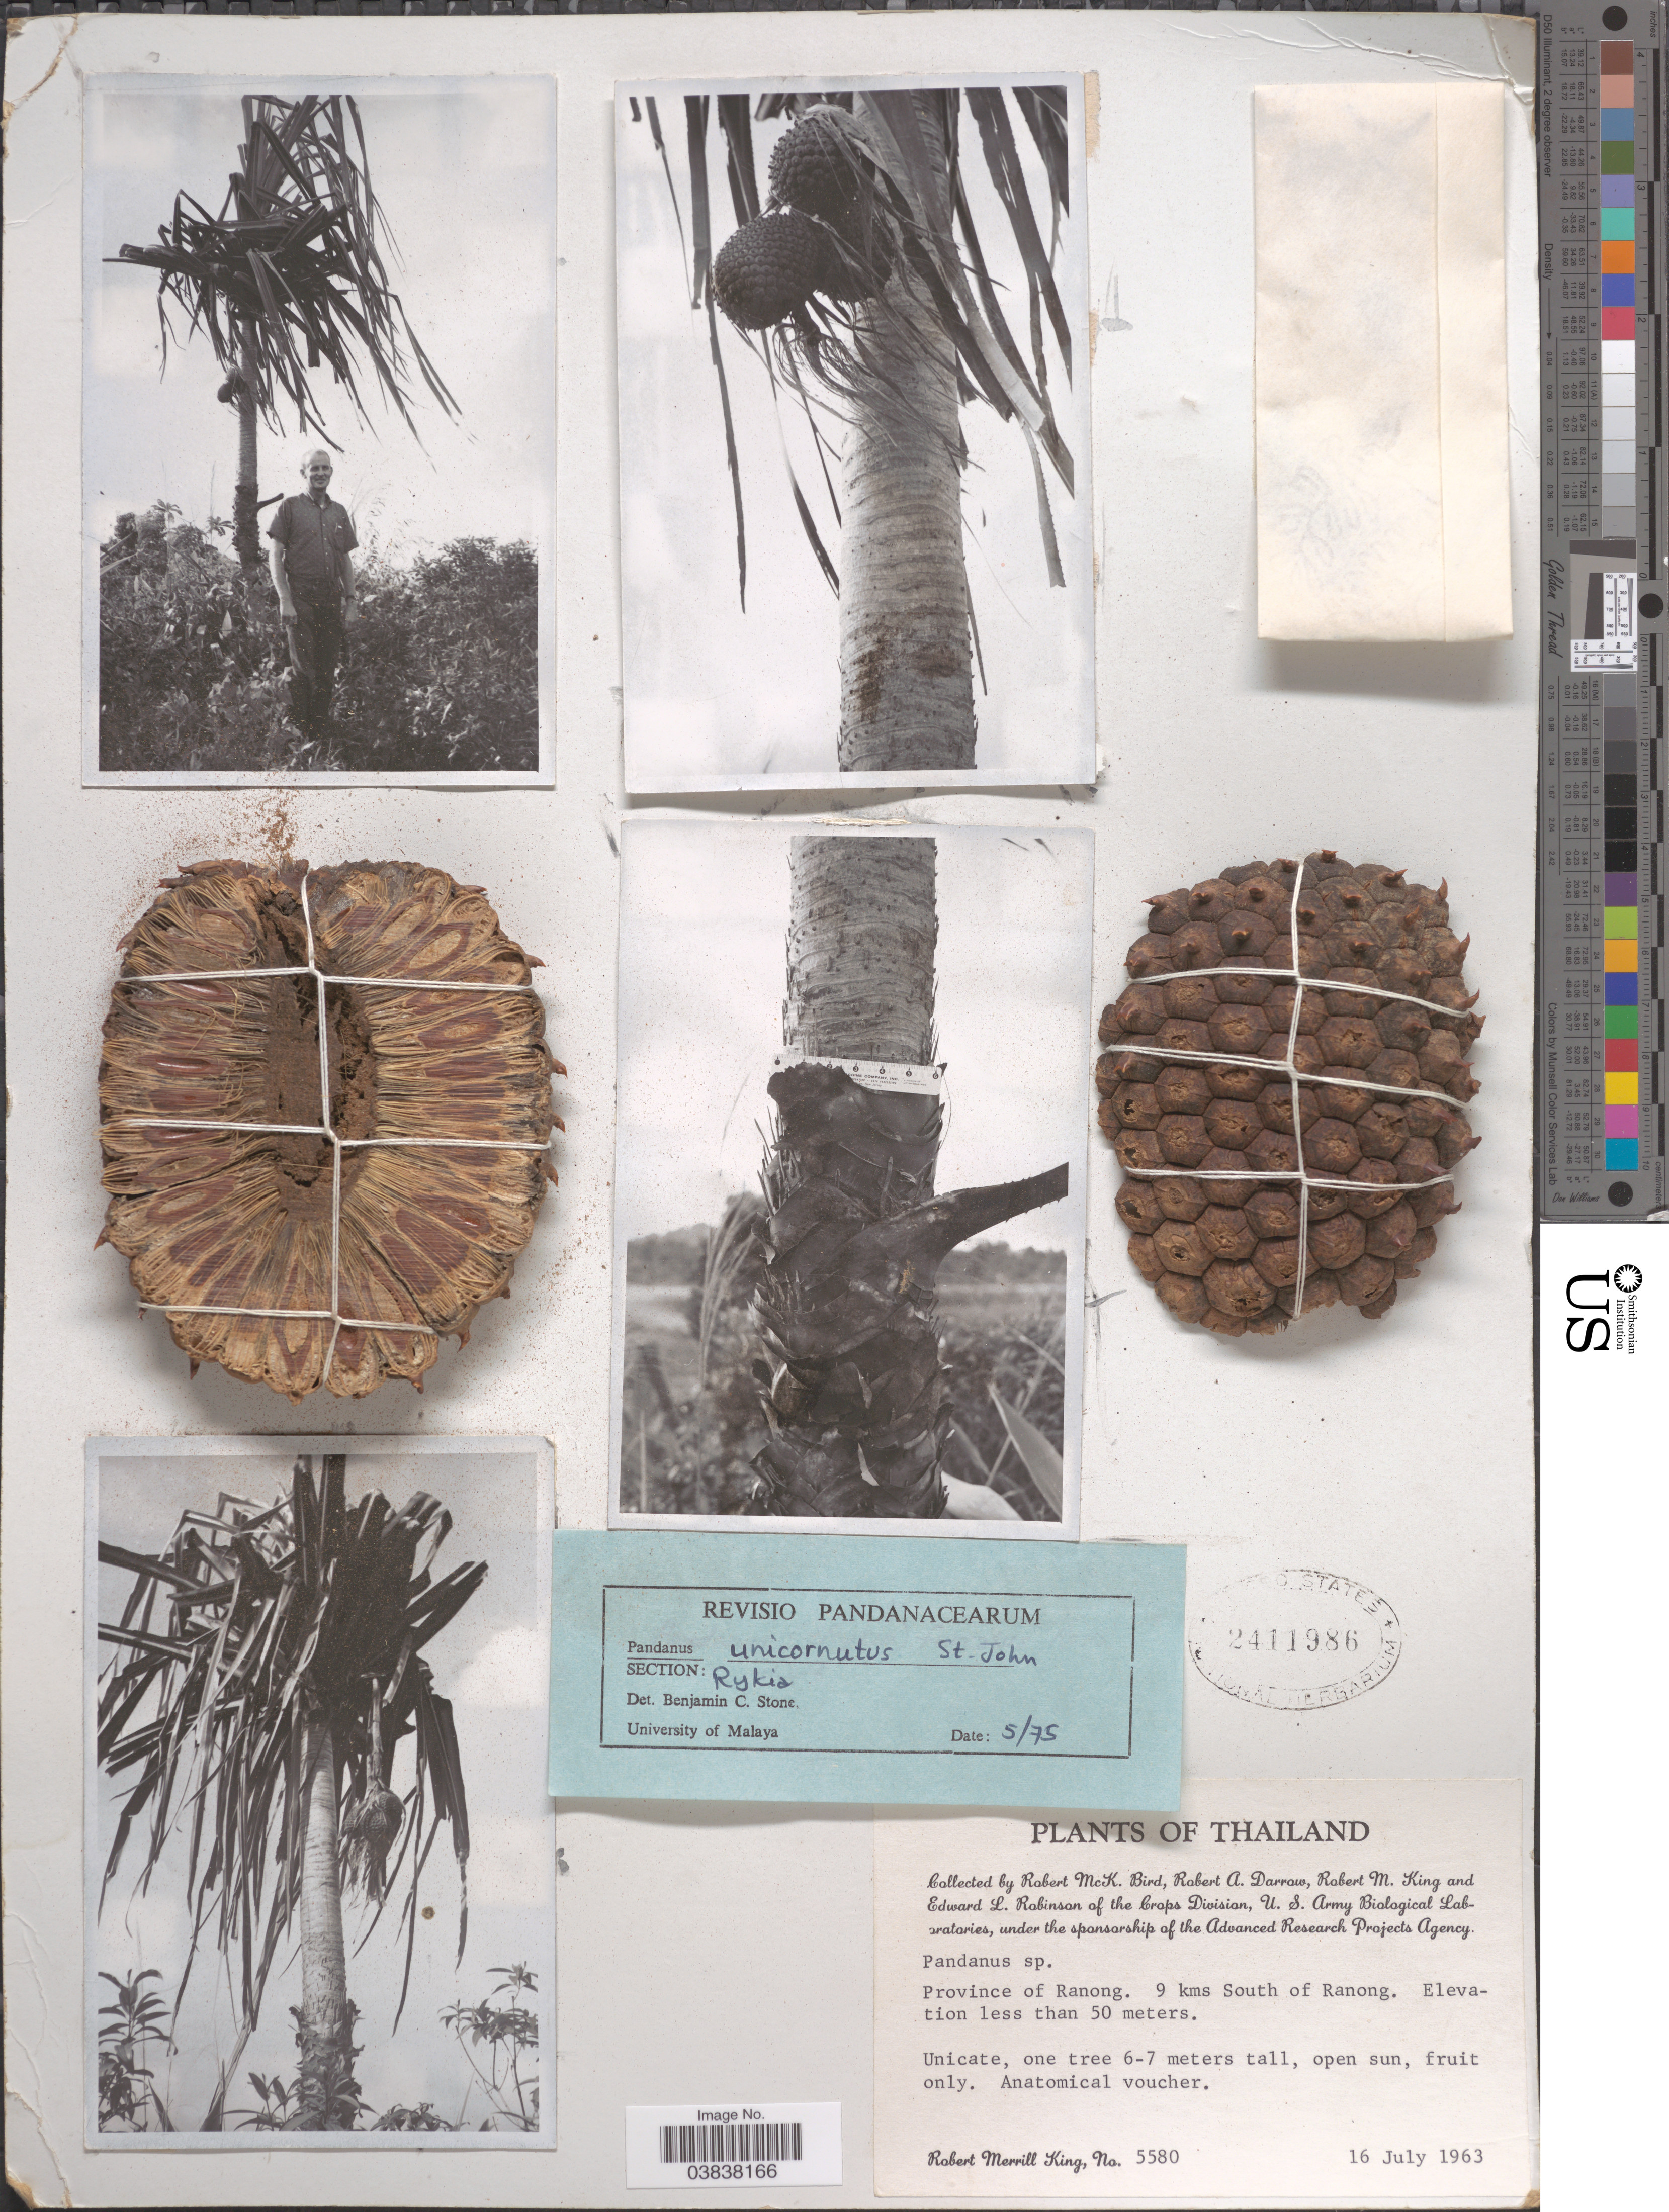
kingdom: Plantae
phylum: Tracheophyta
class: Liliopsida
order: Pandanales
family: Pandanaceae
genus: Pandanus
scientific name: Pandanus unicornutus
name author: H. St. John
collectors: R. M. King, R. M. Bird, R. A. Darrow & E. L. Robinson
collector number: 5580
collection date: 1963-07-16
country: Thailand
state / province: Ranong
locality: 9 kms South of Ranong.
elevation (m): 50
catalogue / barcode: US 2411986